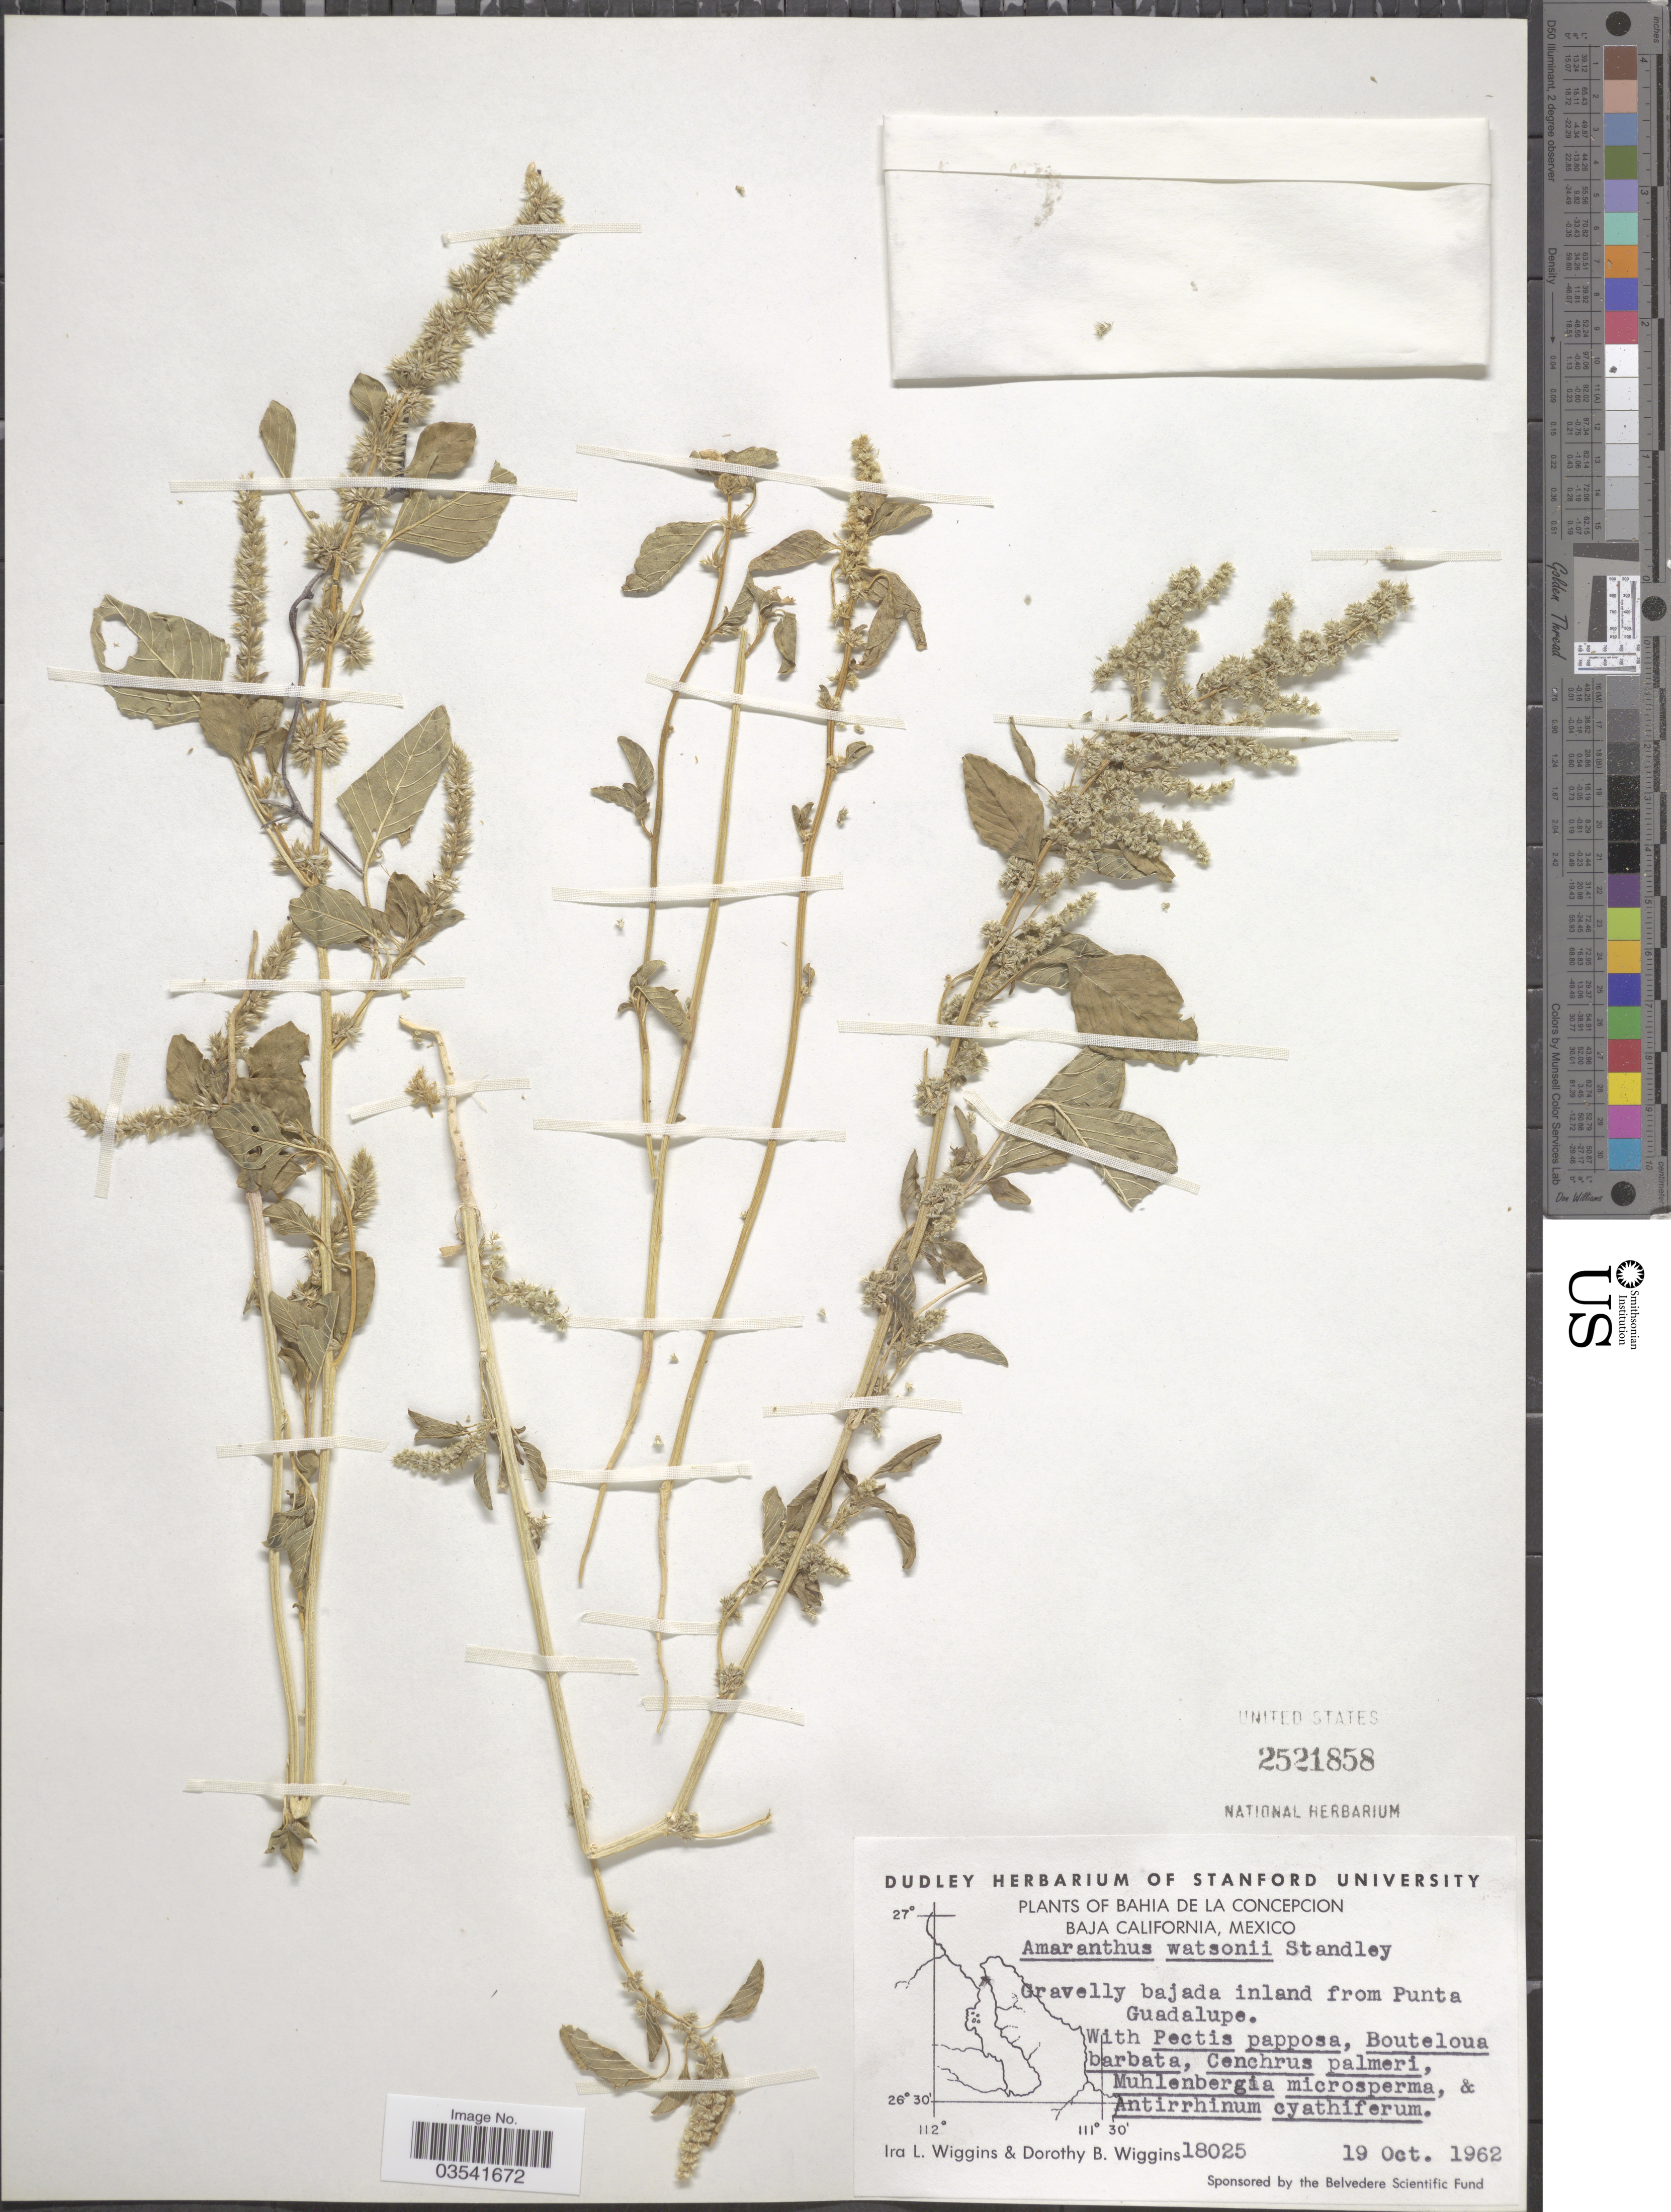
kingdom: Plantae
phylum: Tracheophyta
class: Magnoliopsida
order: Caryophyllales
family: Amaranthaceae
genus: Amaranthus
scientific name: Amaranthus watsonii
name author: Standl.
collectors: I. L. Wiggins & D. B. Wiggins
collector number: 18025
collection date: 1962-10-19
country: Mexico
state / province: Baja California Sur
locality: Bahia de La Concepcion. Gravelly bajada inland from Punta Guadalupe.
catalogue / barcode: US 2521858